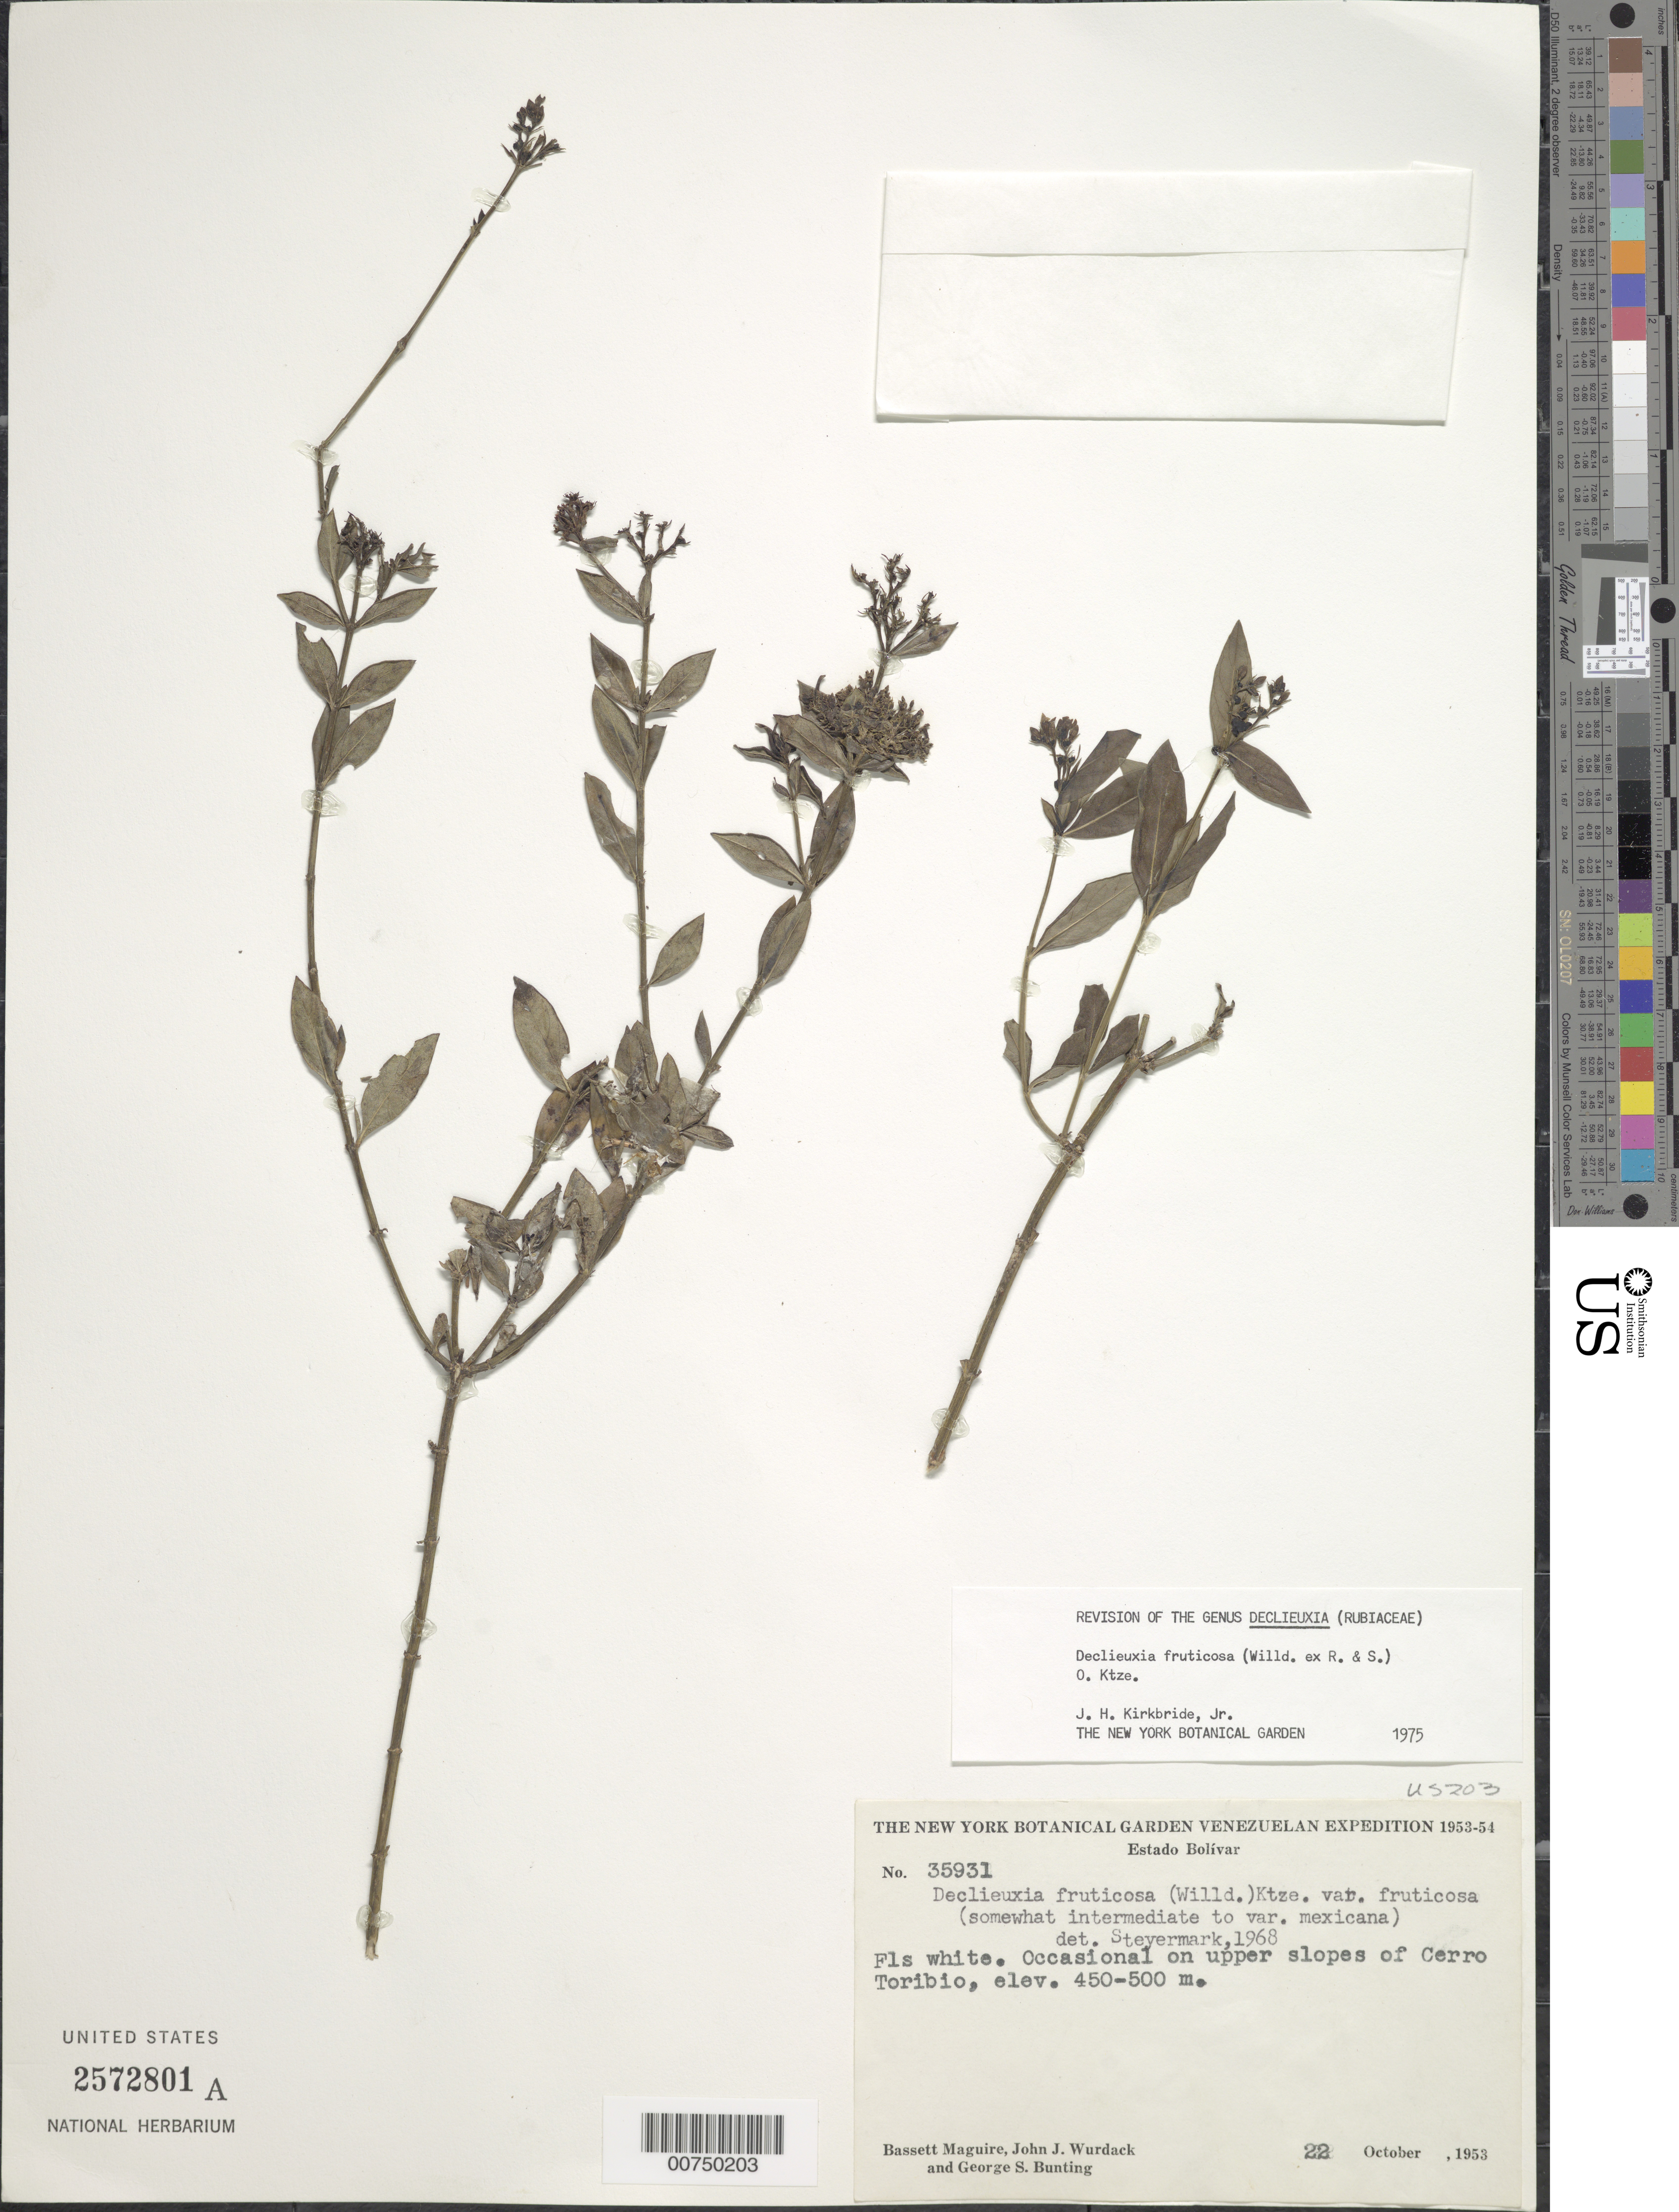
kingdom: Plantae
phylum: Tracheophyta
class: Magnoliopsida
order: Gentianales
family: Rubiaceae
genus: Declieuxia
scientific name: Declieuxia fruticosa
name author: (Willd. ex Roem. & Schult.) Kuntze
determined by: Kirkbride, J. H.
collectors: B. Maguire, J. J. Wurdack & G. S. Bunting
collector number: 35931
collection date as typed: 22-Oct-53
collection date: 1953-10-22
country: Venezuela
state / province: Bolívar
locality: Cerro Toribio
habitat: Upper slopes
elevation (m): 450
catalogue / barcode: US 2572801A